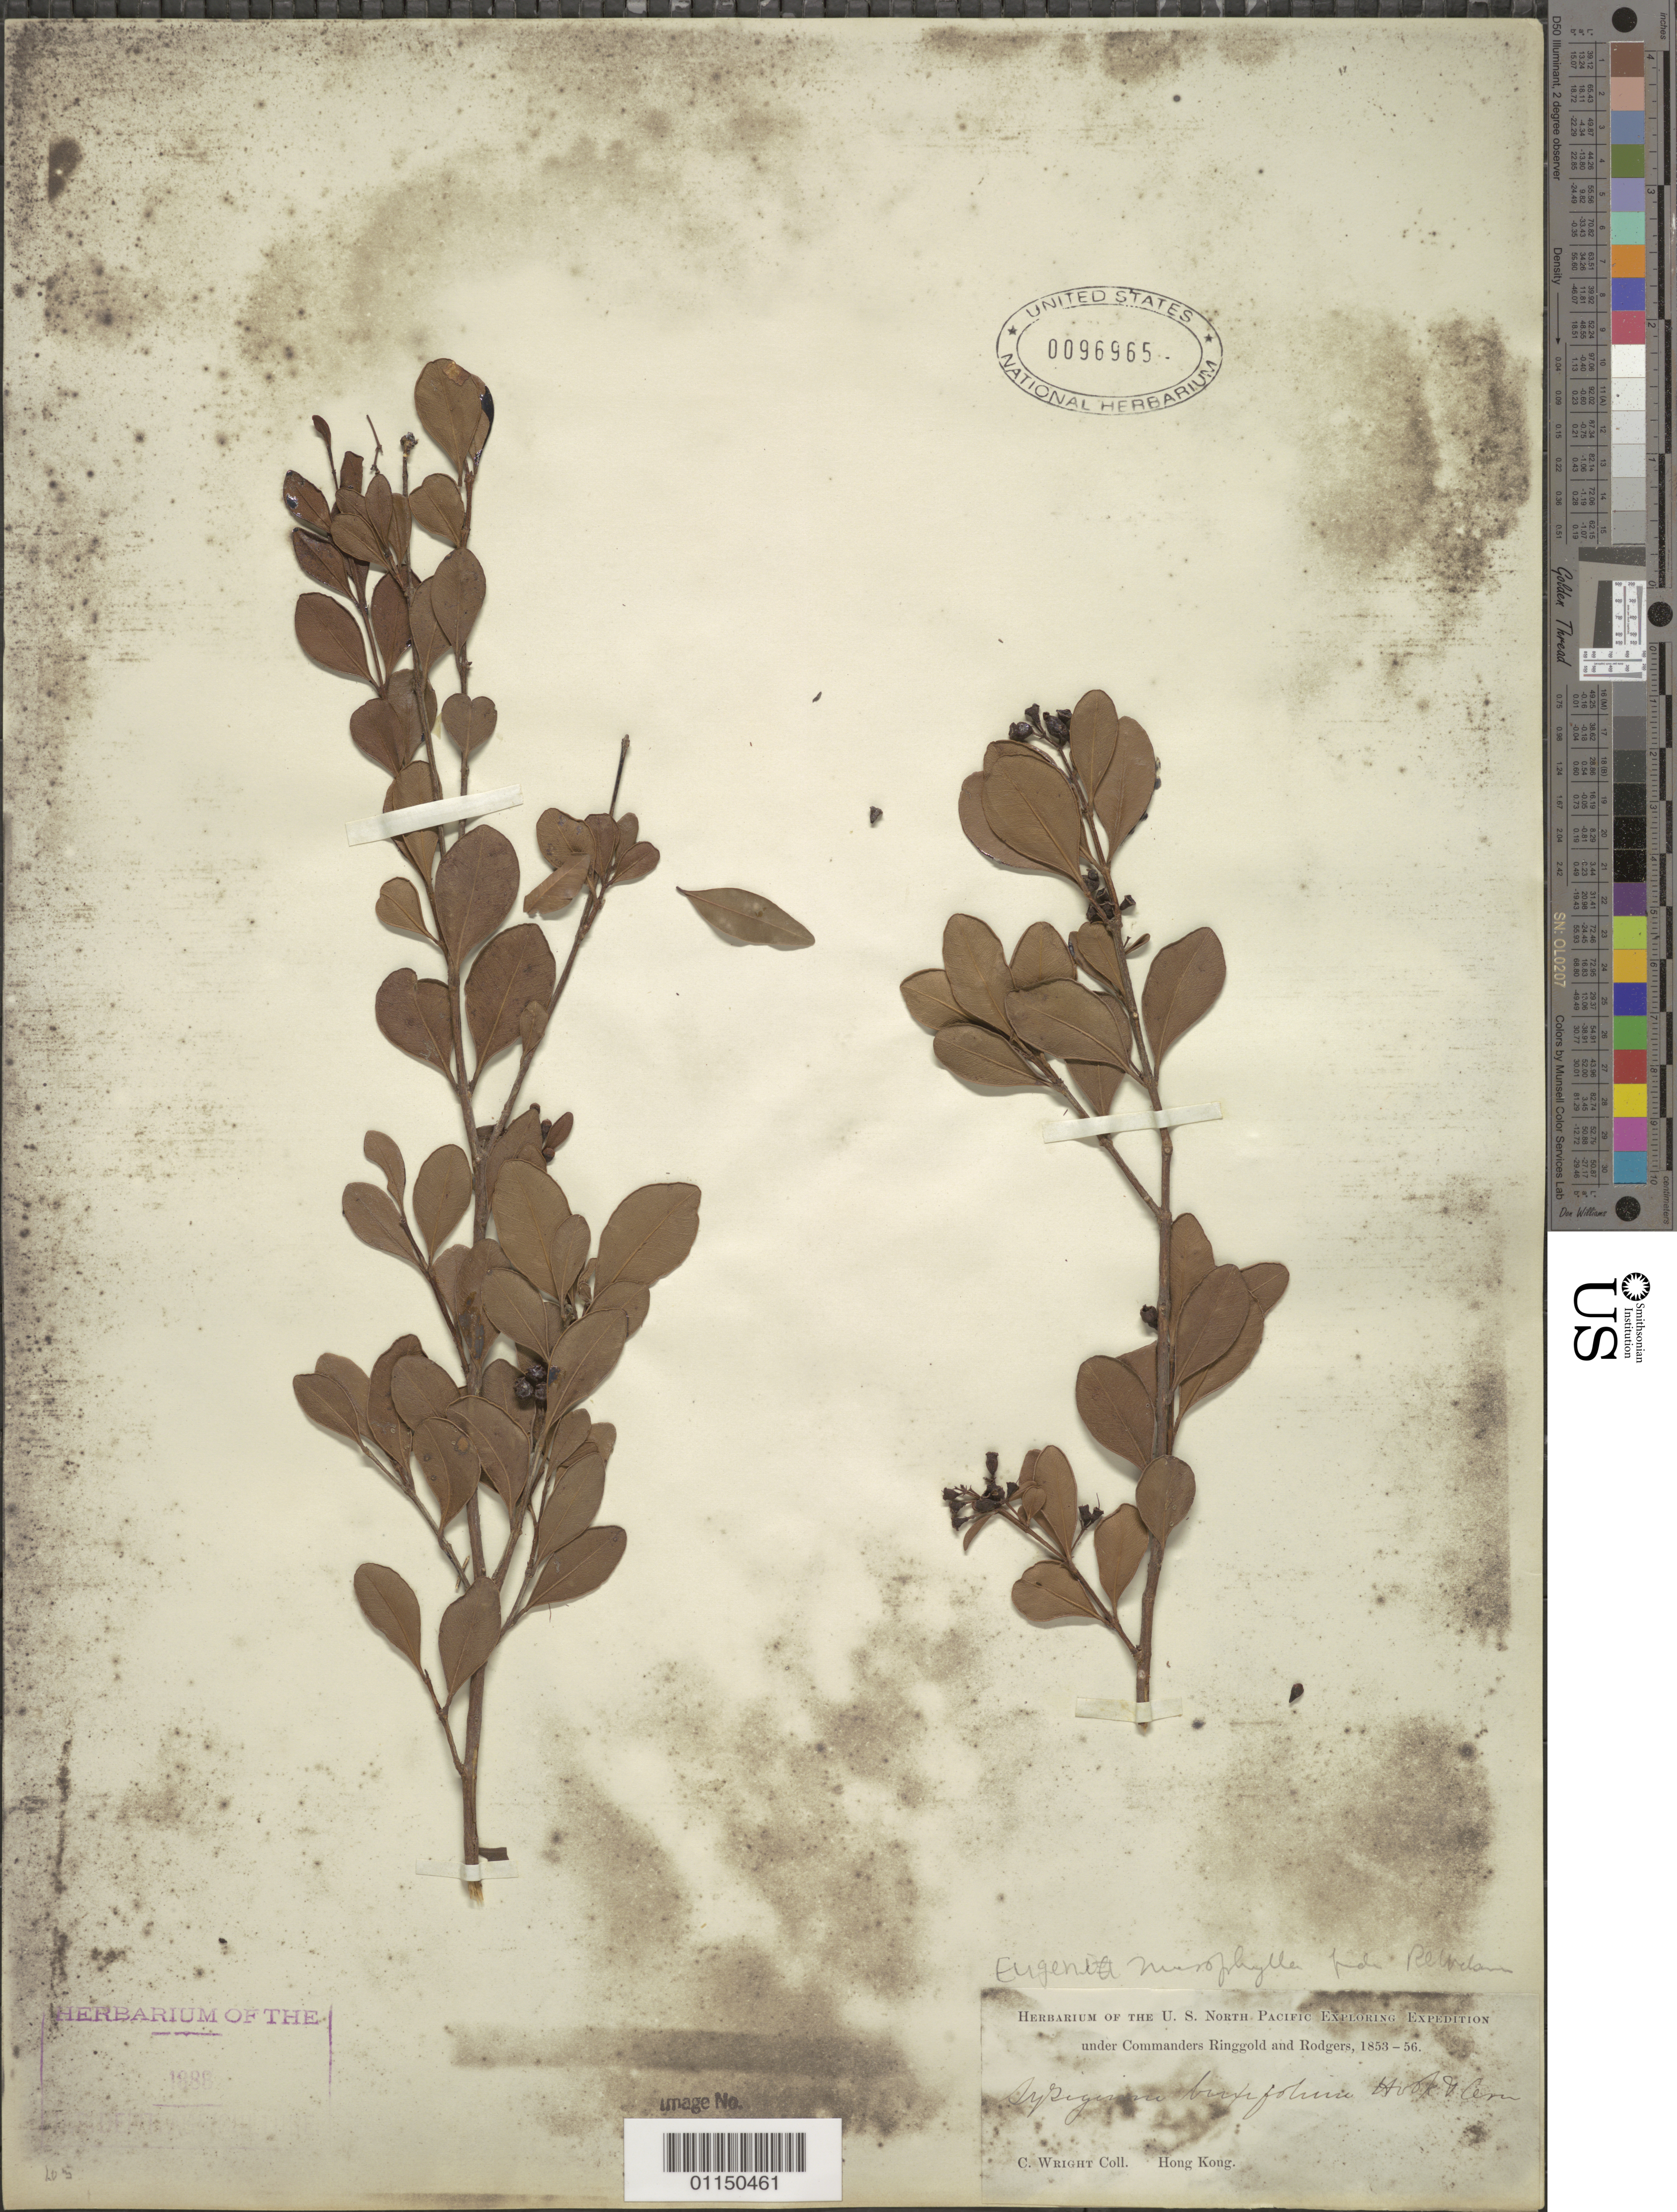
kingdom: Plantae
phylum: Tracheophyta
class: Magnoliopsida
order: Myrtales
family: Myrtaceae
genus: Syzygium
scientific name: Syzygium buxifolium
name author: Hook. & Arn.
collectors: C. Wright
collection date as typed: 1853 to -- -- 1856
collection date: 1853/1856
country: China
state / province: Hong Kong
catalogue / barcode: US 96965